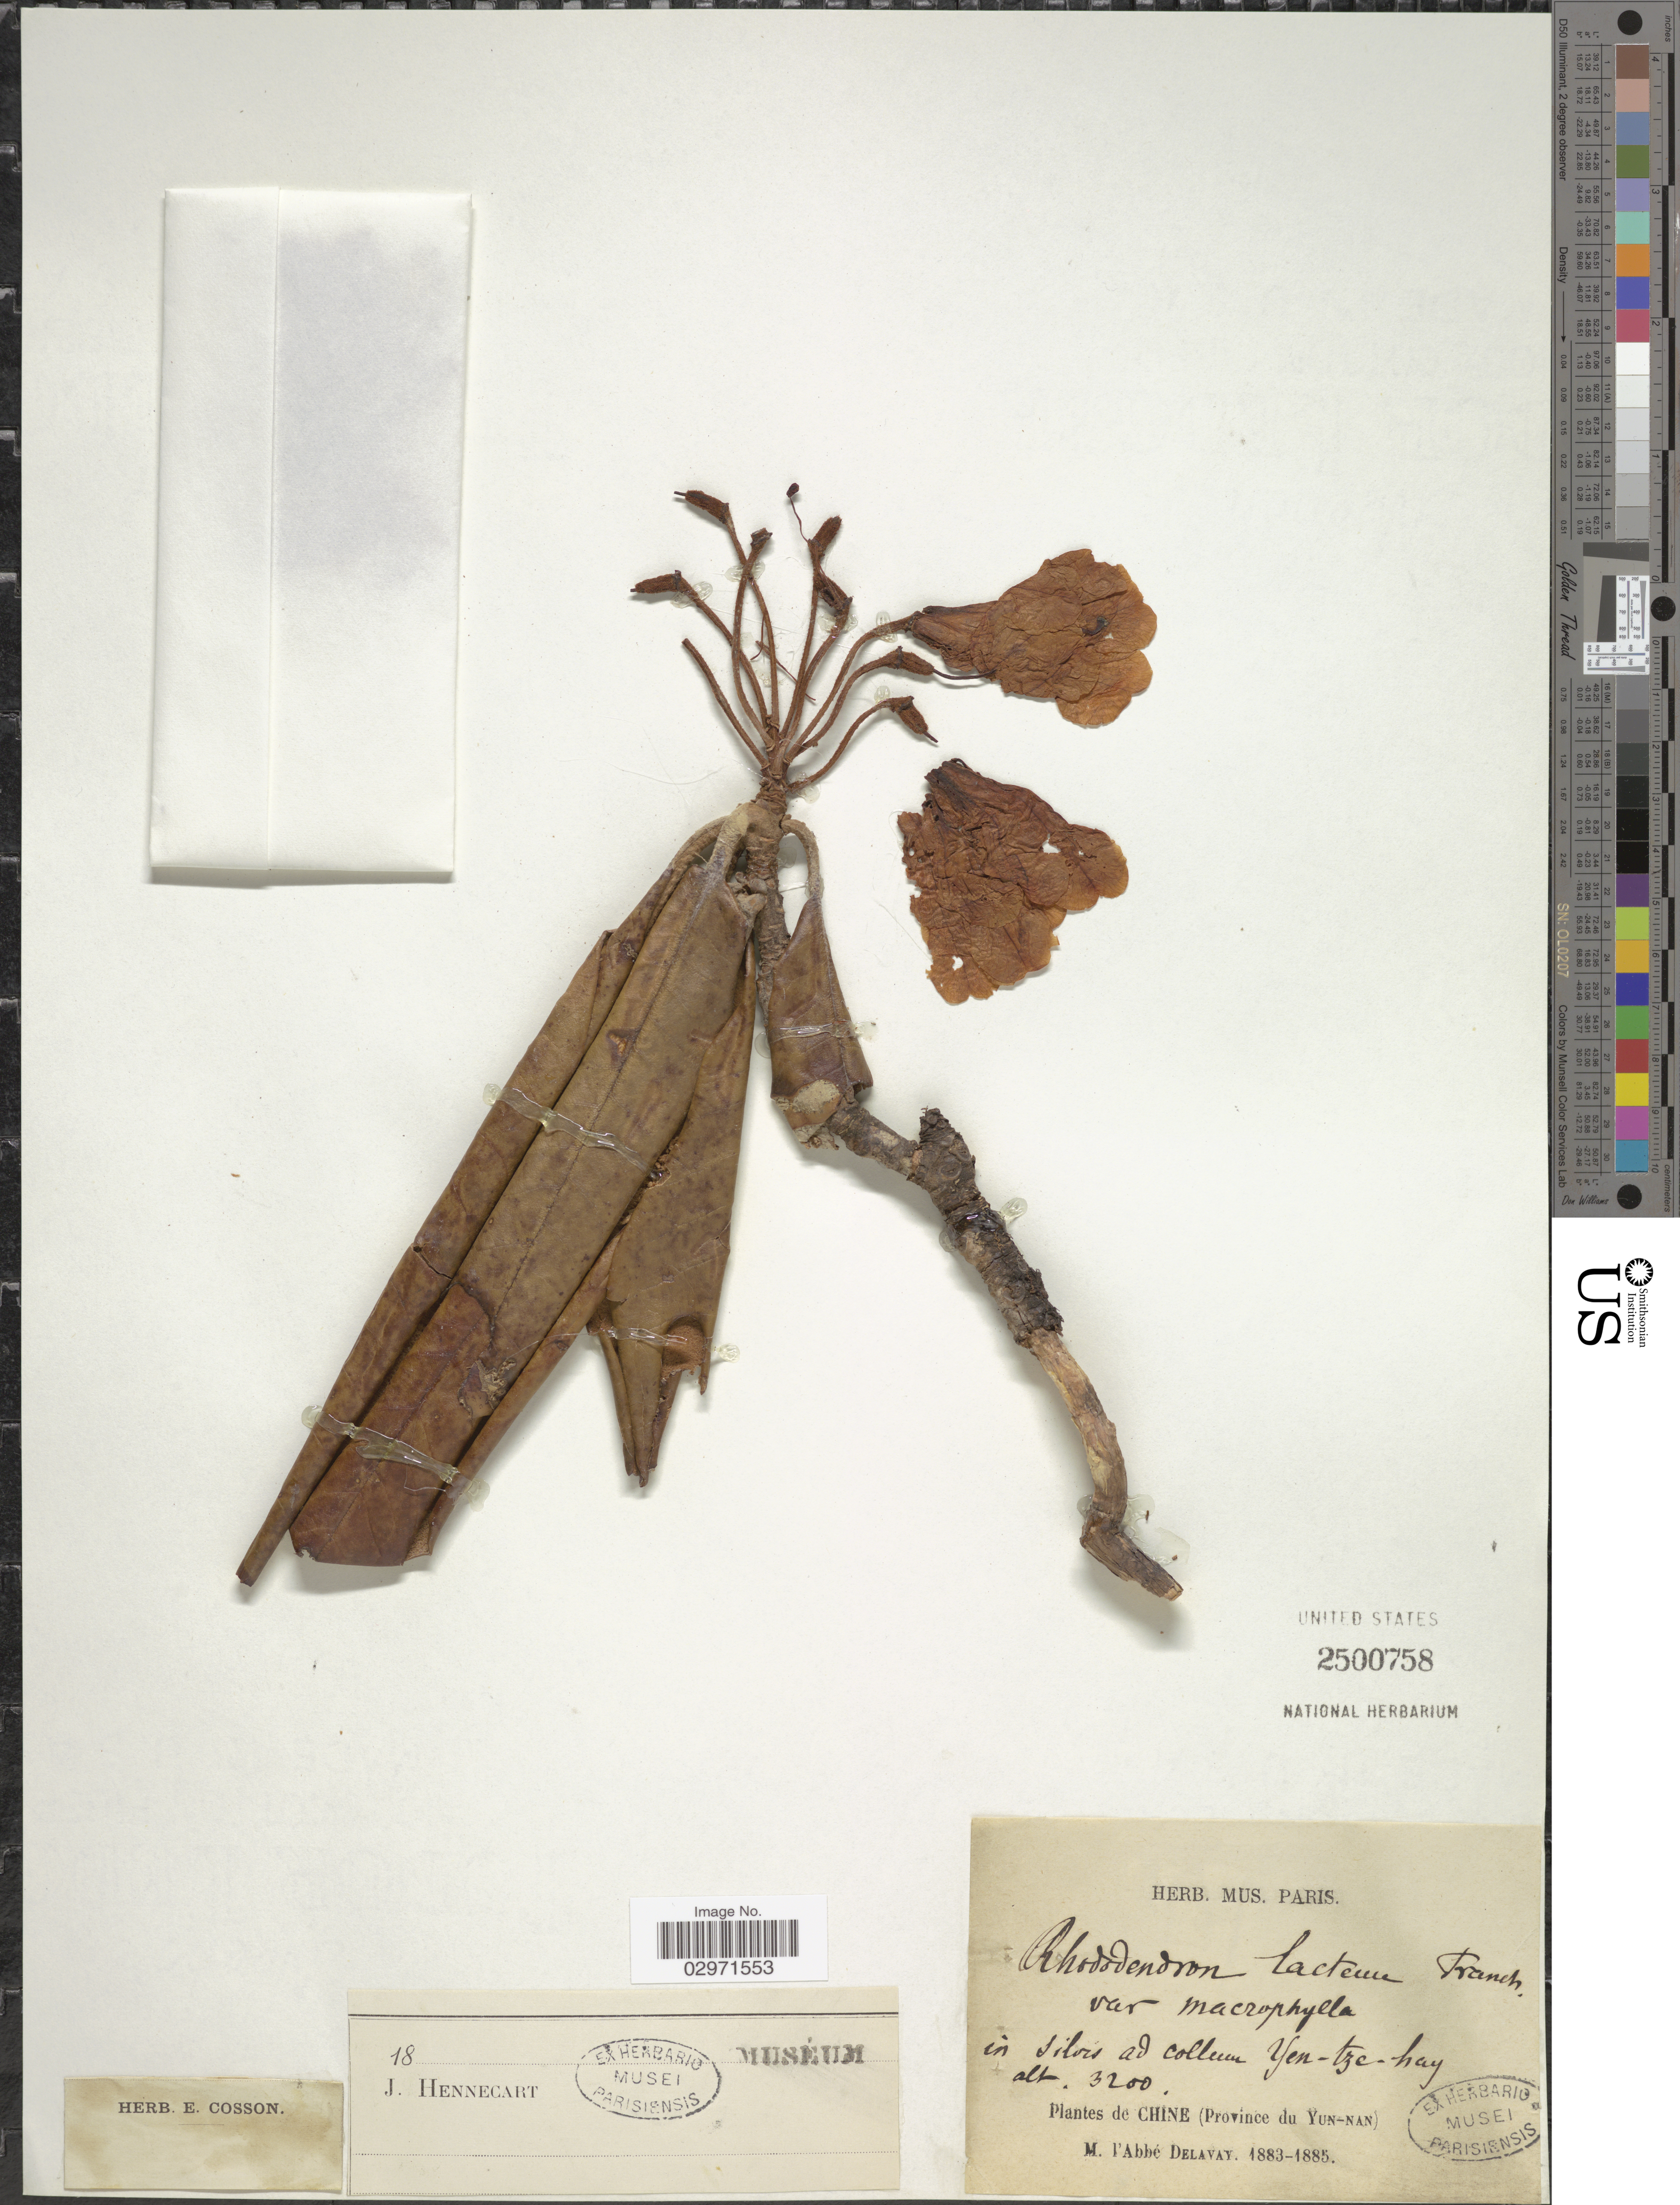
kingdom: Plantae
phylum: Tracheophyta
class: Magnoliopsida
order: Ericales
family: Ericaceae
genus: Rhododendron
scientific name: Rhododendron lacteum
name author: Franch.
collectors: P. Delavay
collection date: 1883/1885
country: China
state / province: Yunnan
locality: In silvis ad collum Yen-tze-hay (Province du Yun-nan).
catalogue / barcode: US 2500758